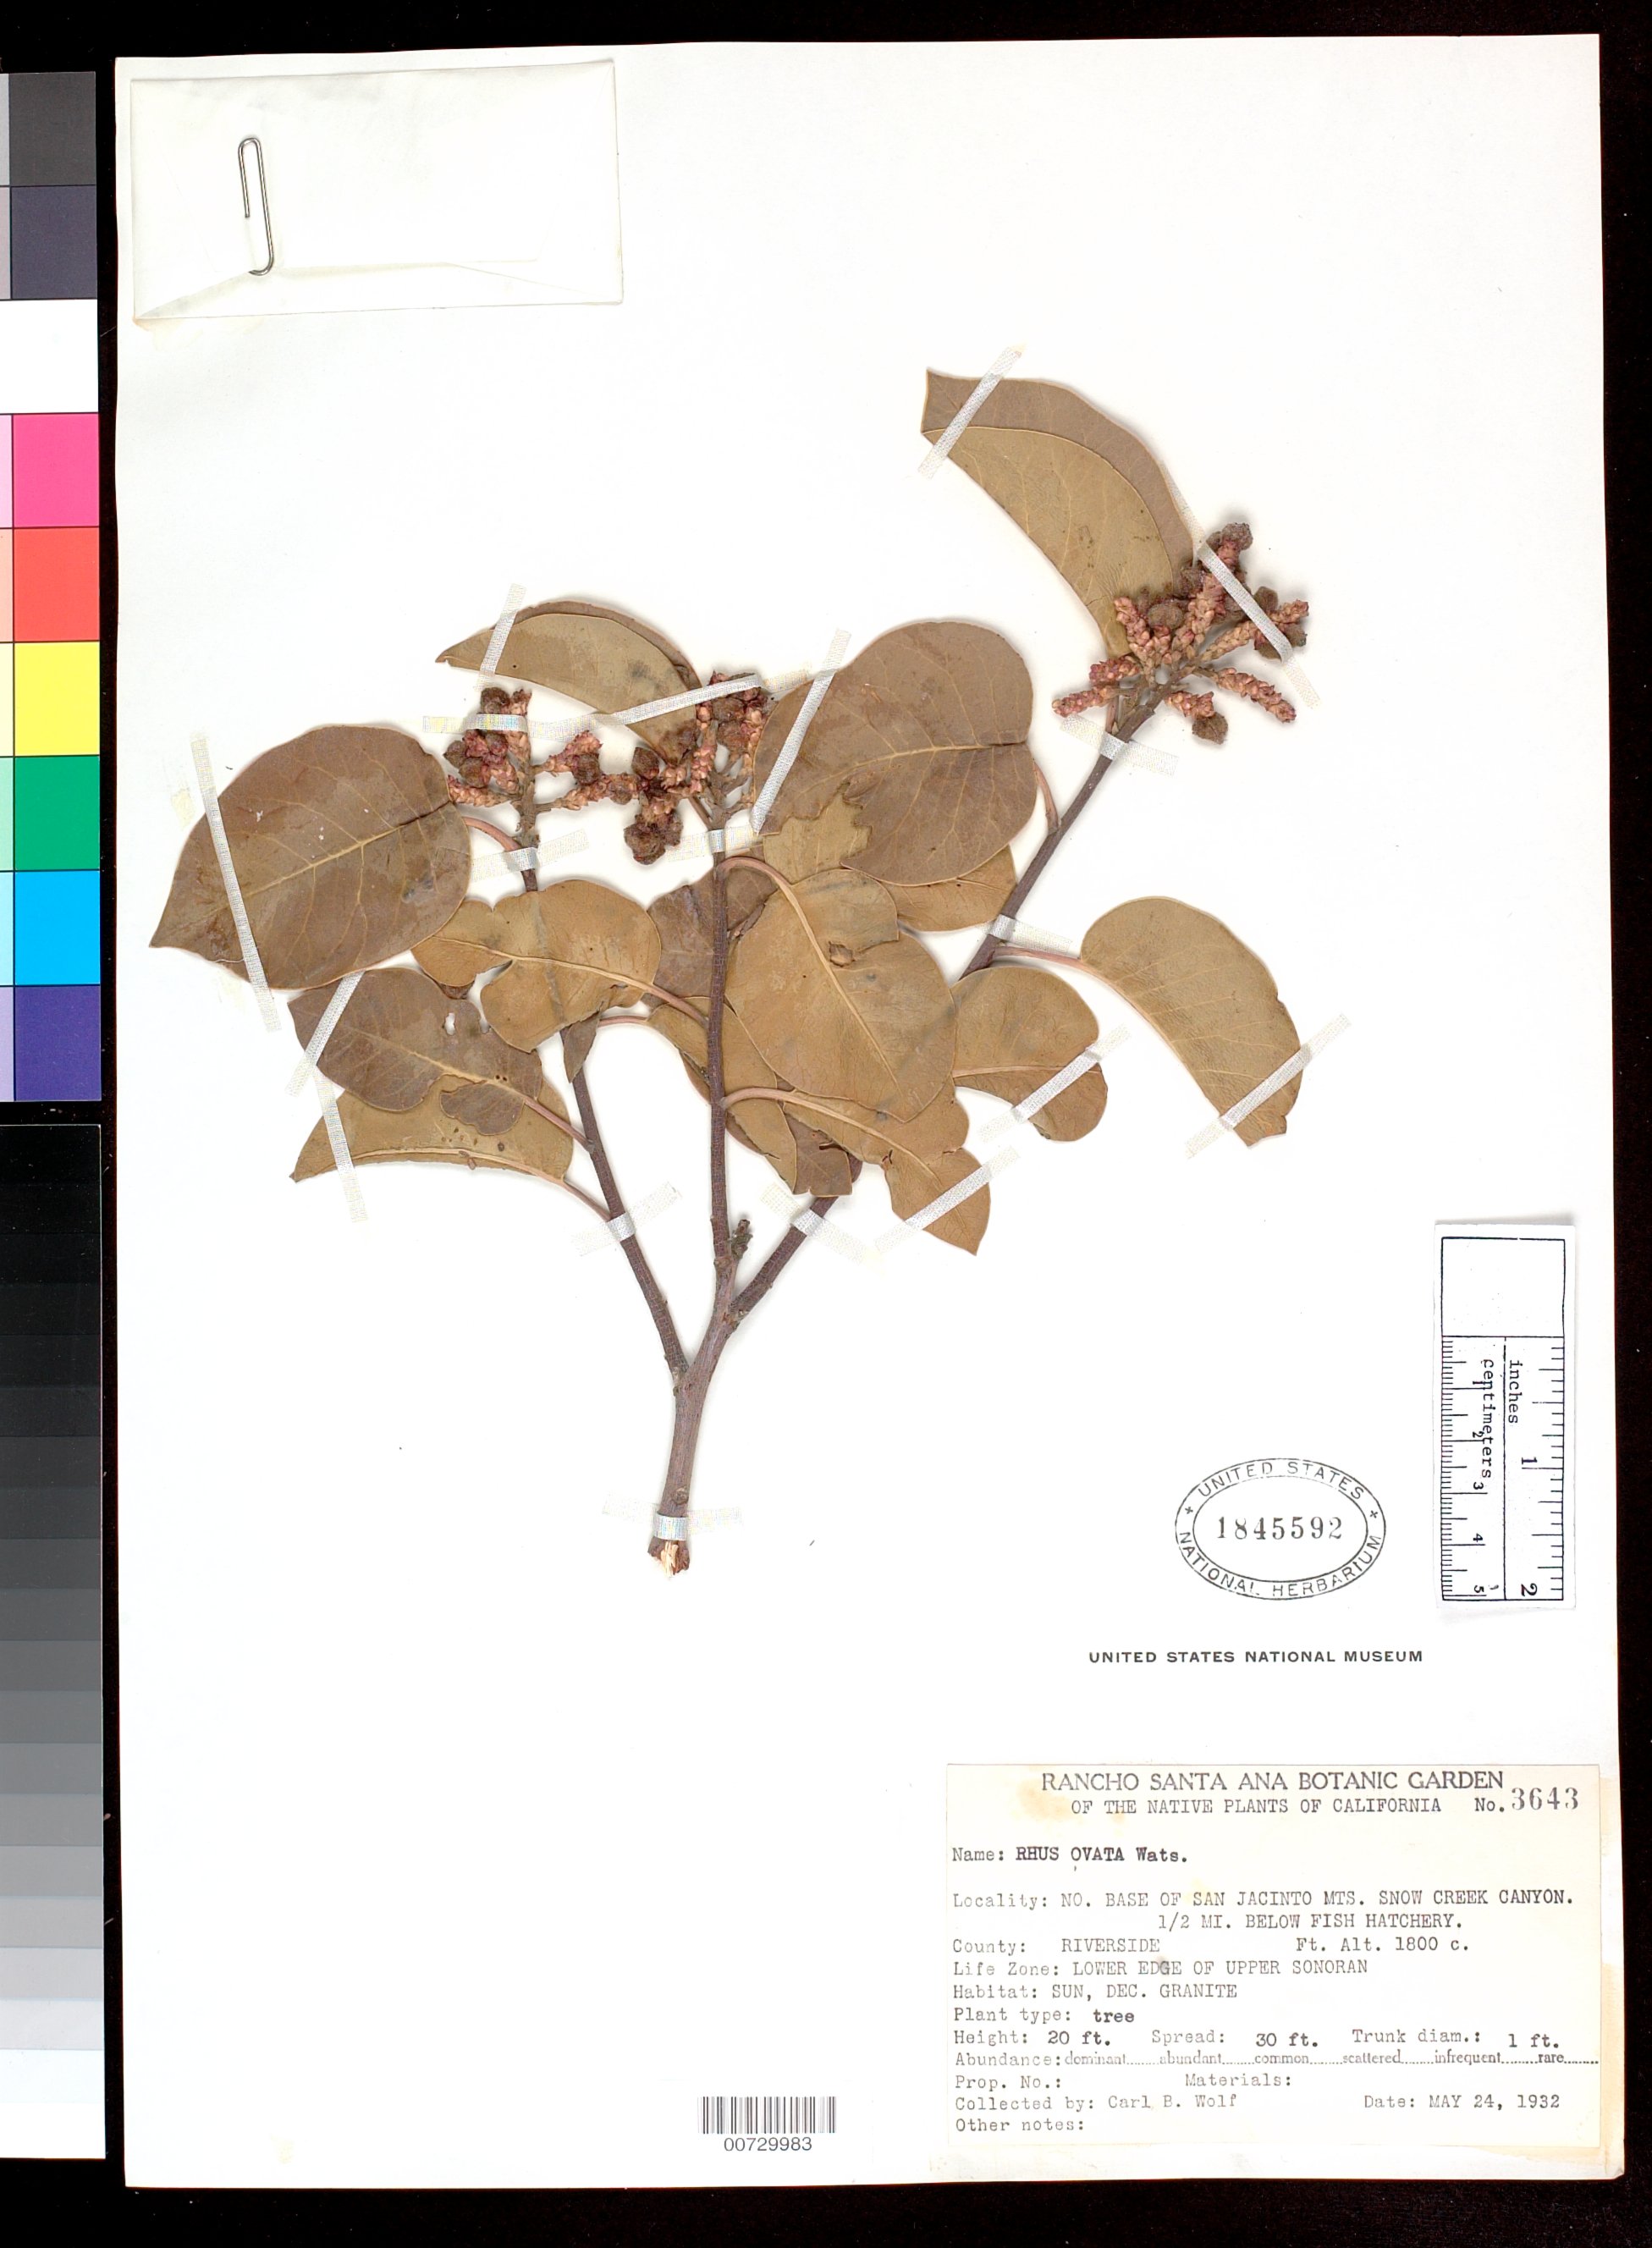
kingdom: Plantae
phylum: Tracheophyta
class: Magnoliopsida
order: Sapindales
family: Anacardiaceae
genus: Rhus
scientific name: Rhus ovata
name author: S. Watson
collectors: C. B. Wolf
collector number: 3643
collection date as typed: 24 May 1932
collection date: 1932-05-24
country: United States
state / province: California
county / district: Riverside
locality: Base of San Jacinto Mts. Snow creek canyon. 1/2 mi. below fish hatchery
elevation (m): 549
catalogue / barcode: US 1845592